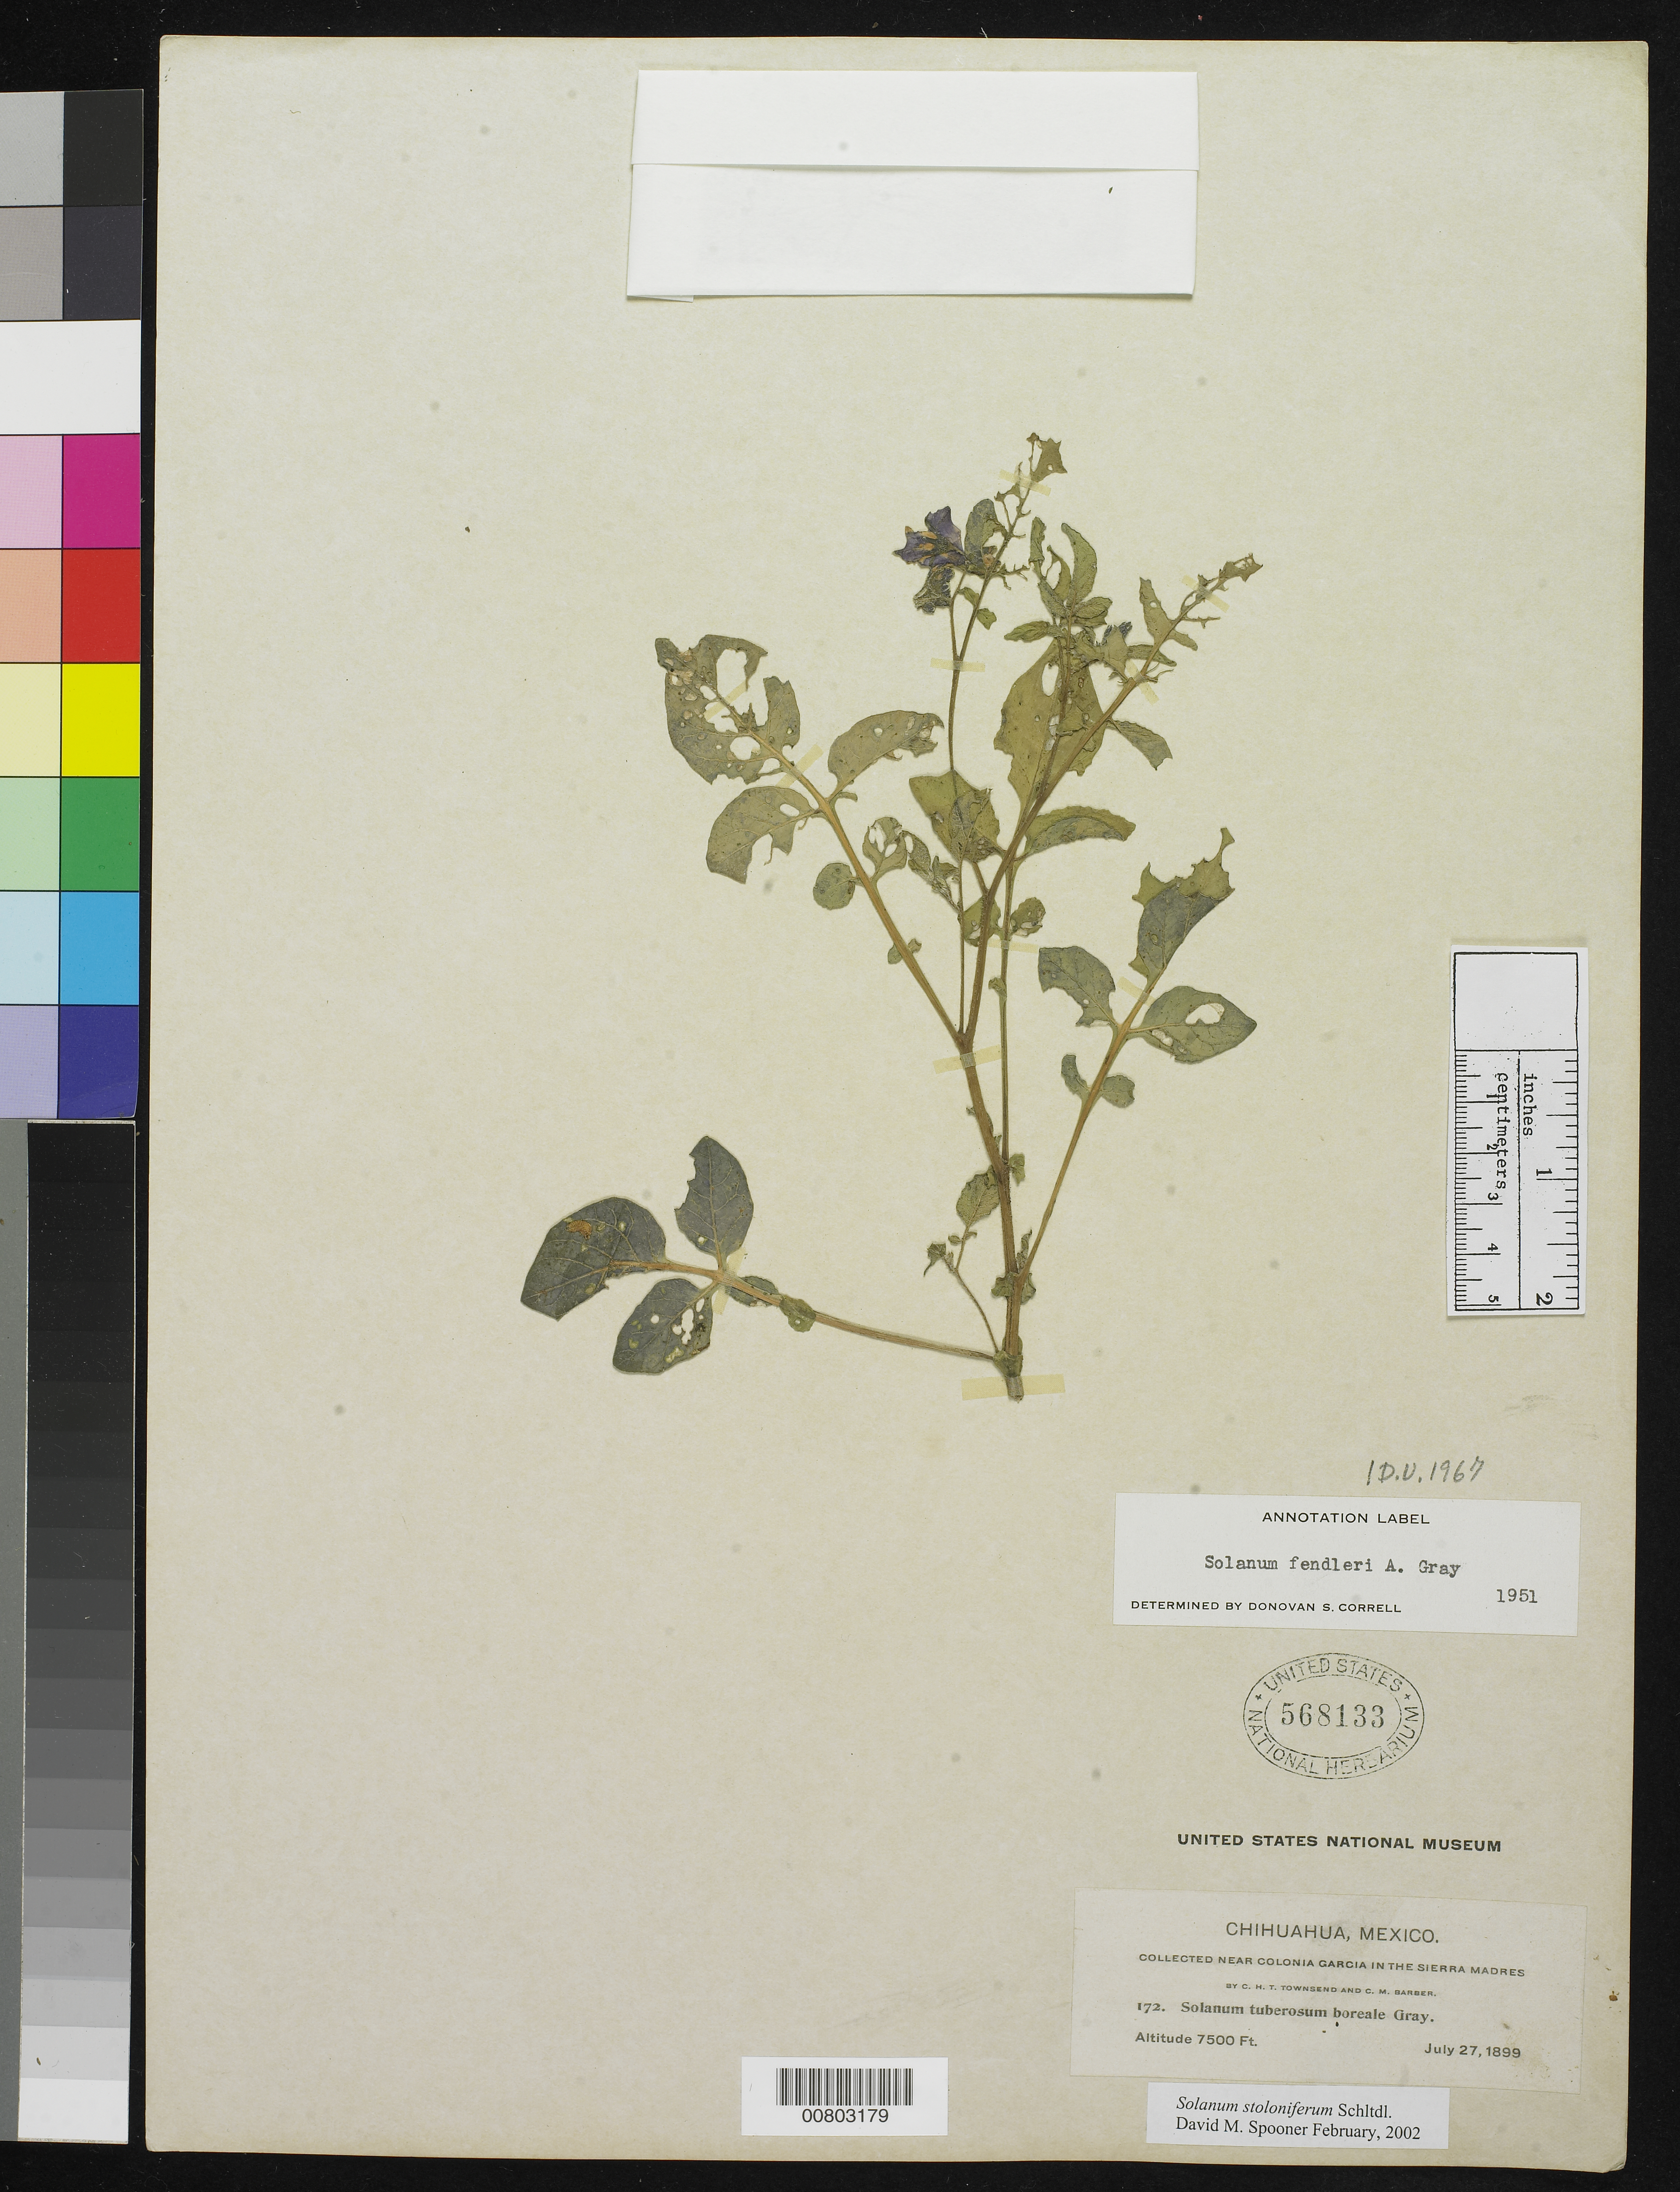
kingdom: Plantae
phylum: Tracheophyta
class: Magnoliopsida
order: Solanales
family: Solanaceae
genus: Solanum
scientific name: Solanum stoloniferum subsp. stoloniferum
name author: Schltdl.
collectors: C. H. T. Townsend & C. Barber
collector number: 172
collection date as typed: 27 Jul 1899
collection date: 1899-07-27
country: Mexico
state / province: Chihuahua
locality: Near Colonia García in the Sierra Madre.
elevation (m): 2286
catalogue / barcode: US 568133